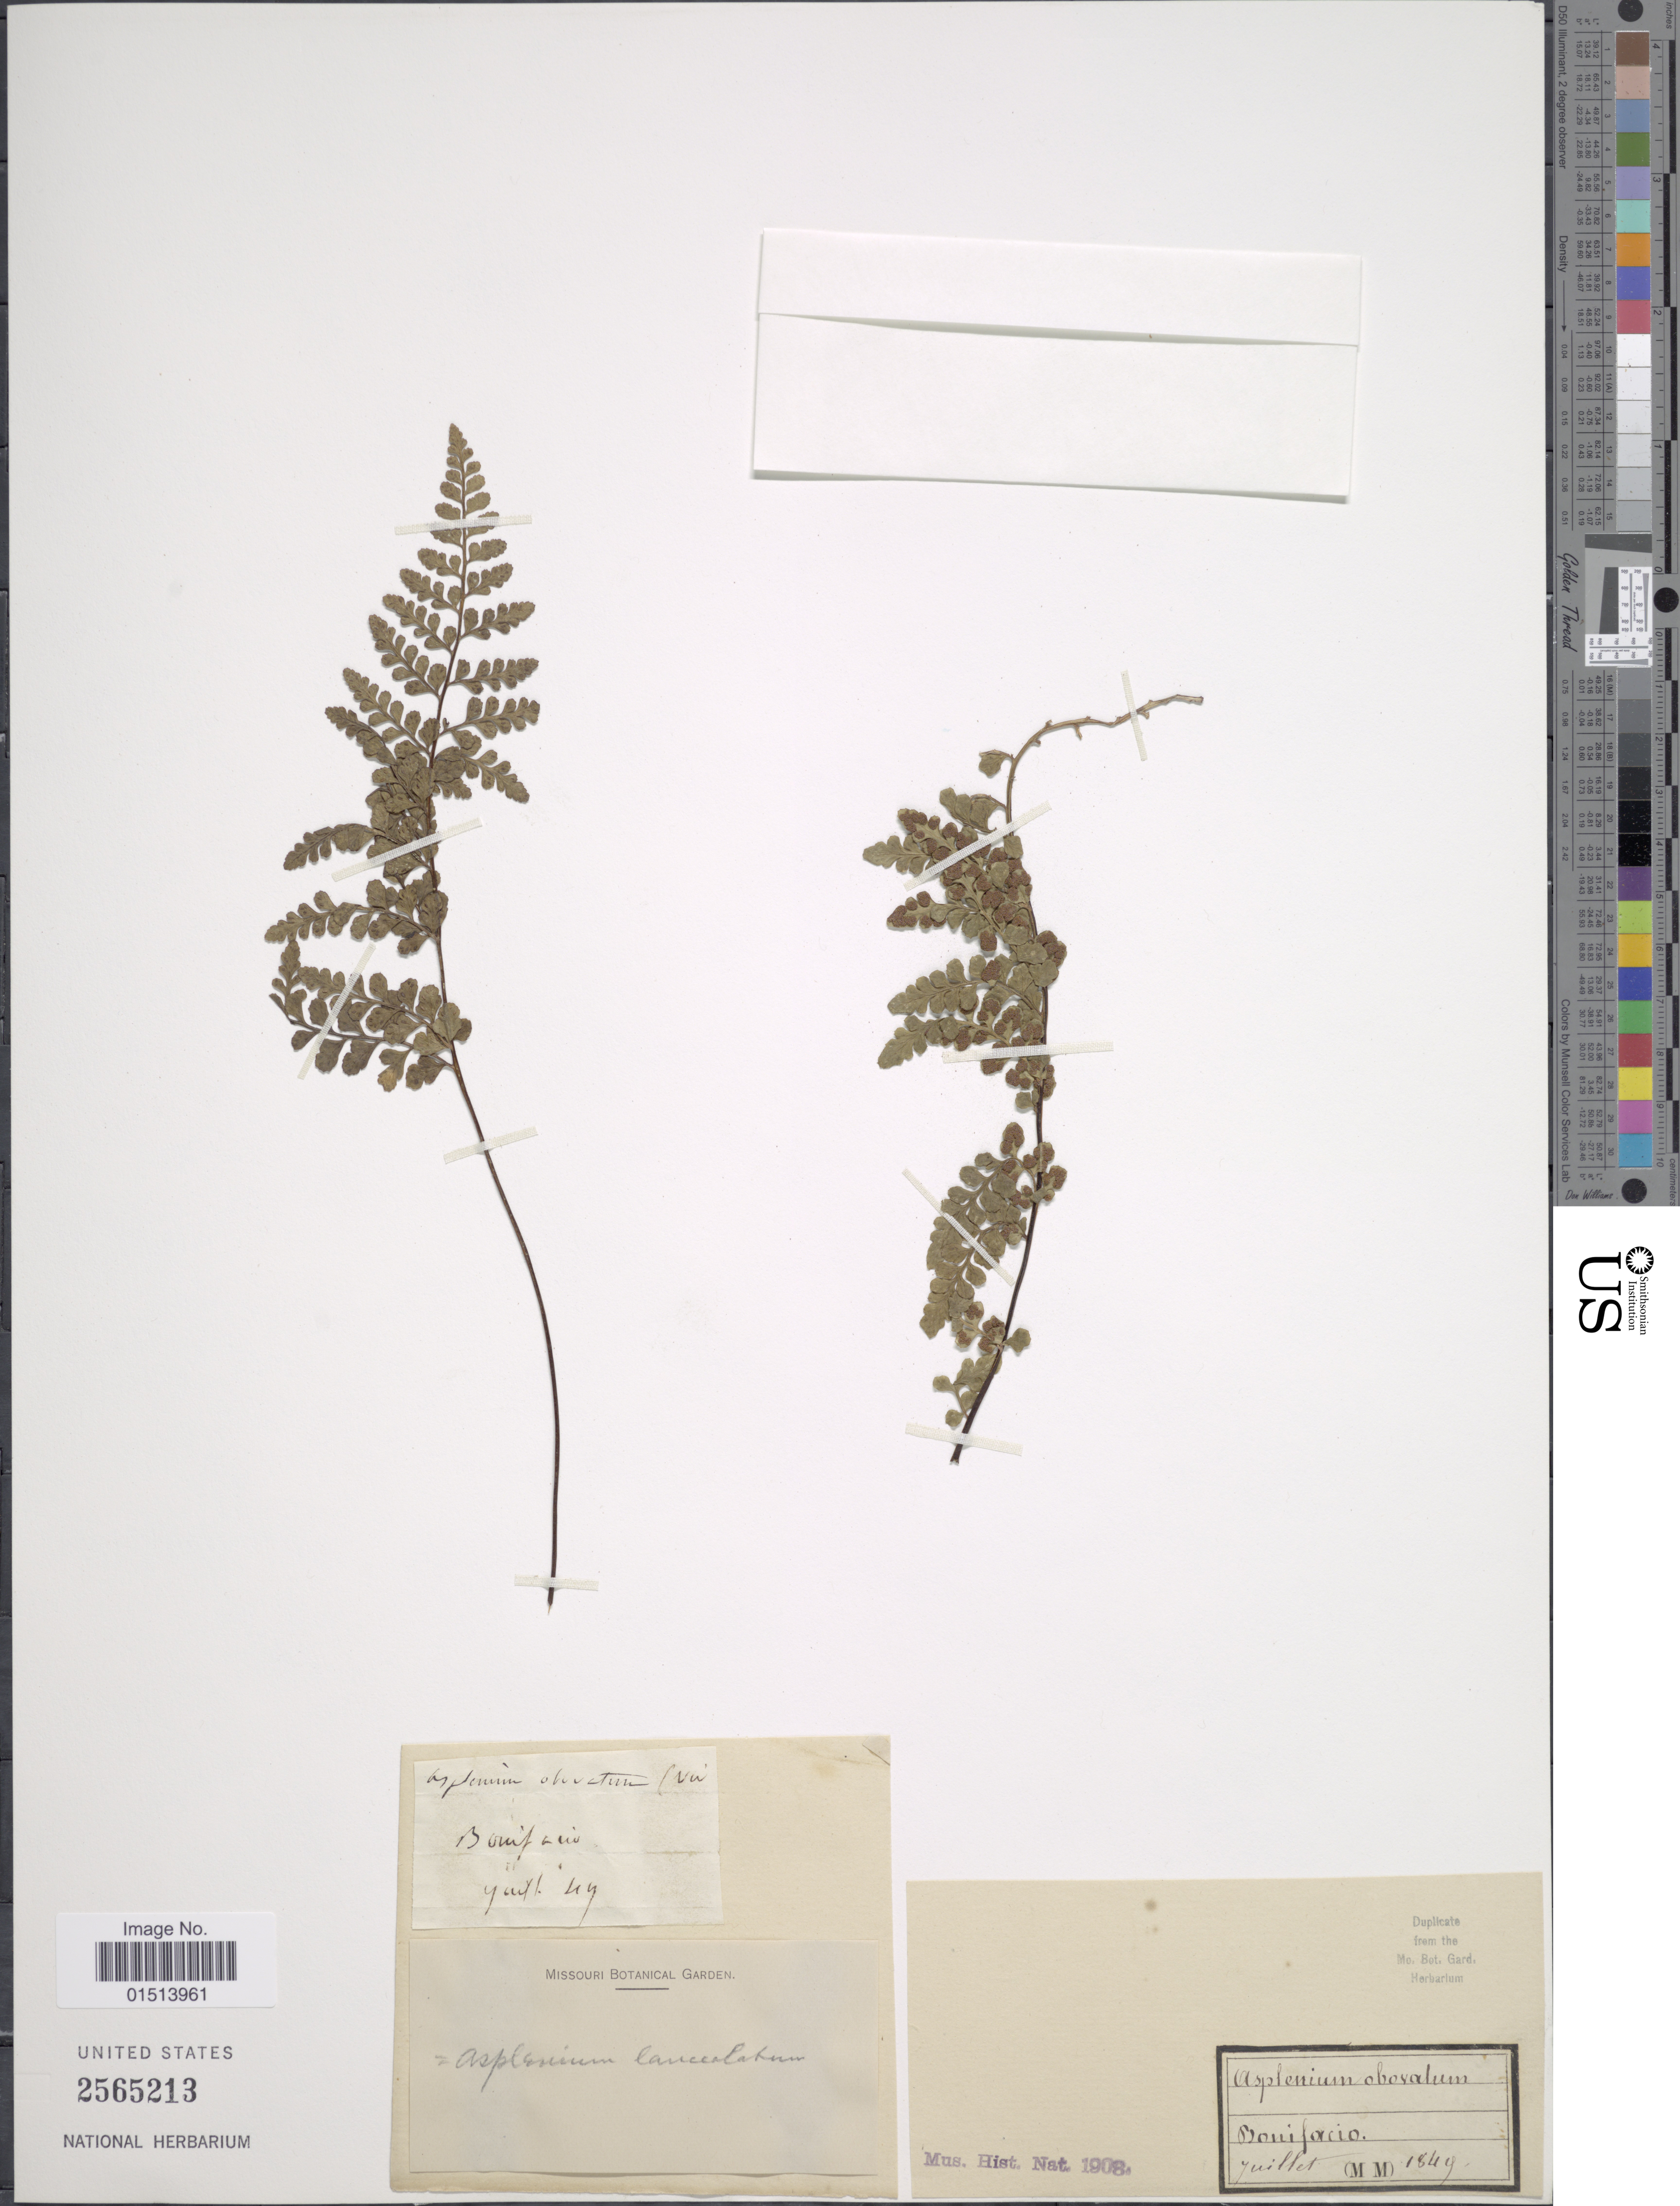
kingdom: Plantae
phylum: Tracheophyta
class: Polypodiopsida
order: Polypodiales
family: Aspleniaceae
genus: Asplenium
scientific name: Asplenium obovatum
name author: Viv.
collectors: Missouri Botanical Garden (MO)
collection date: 1849-07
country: France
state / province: Corsica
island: Corse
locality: Bonifario [interpreted]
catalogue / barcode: US 2565213